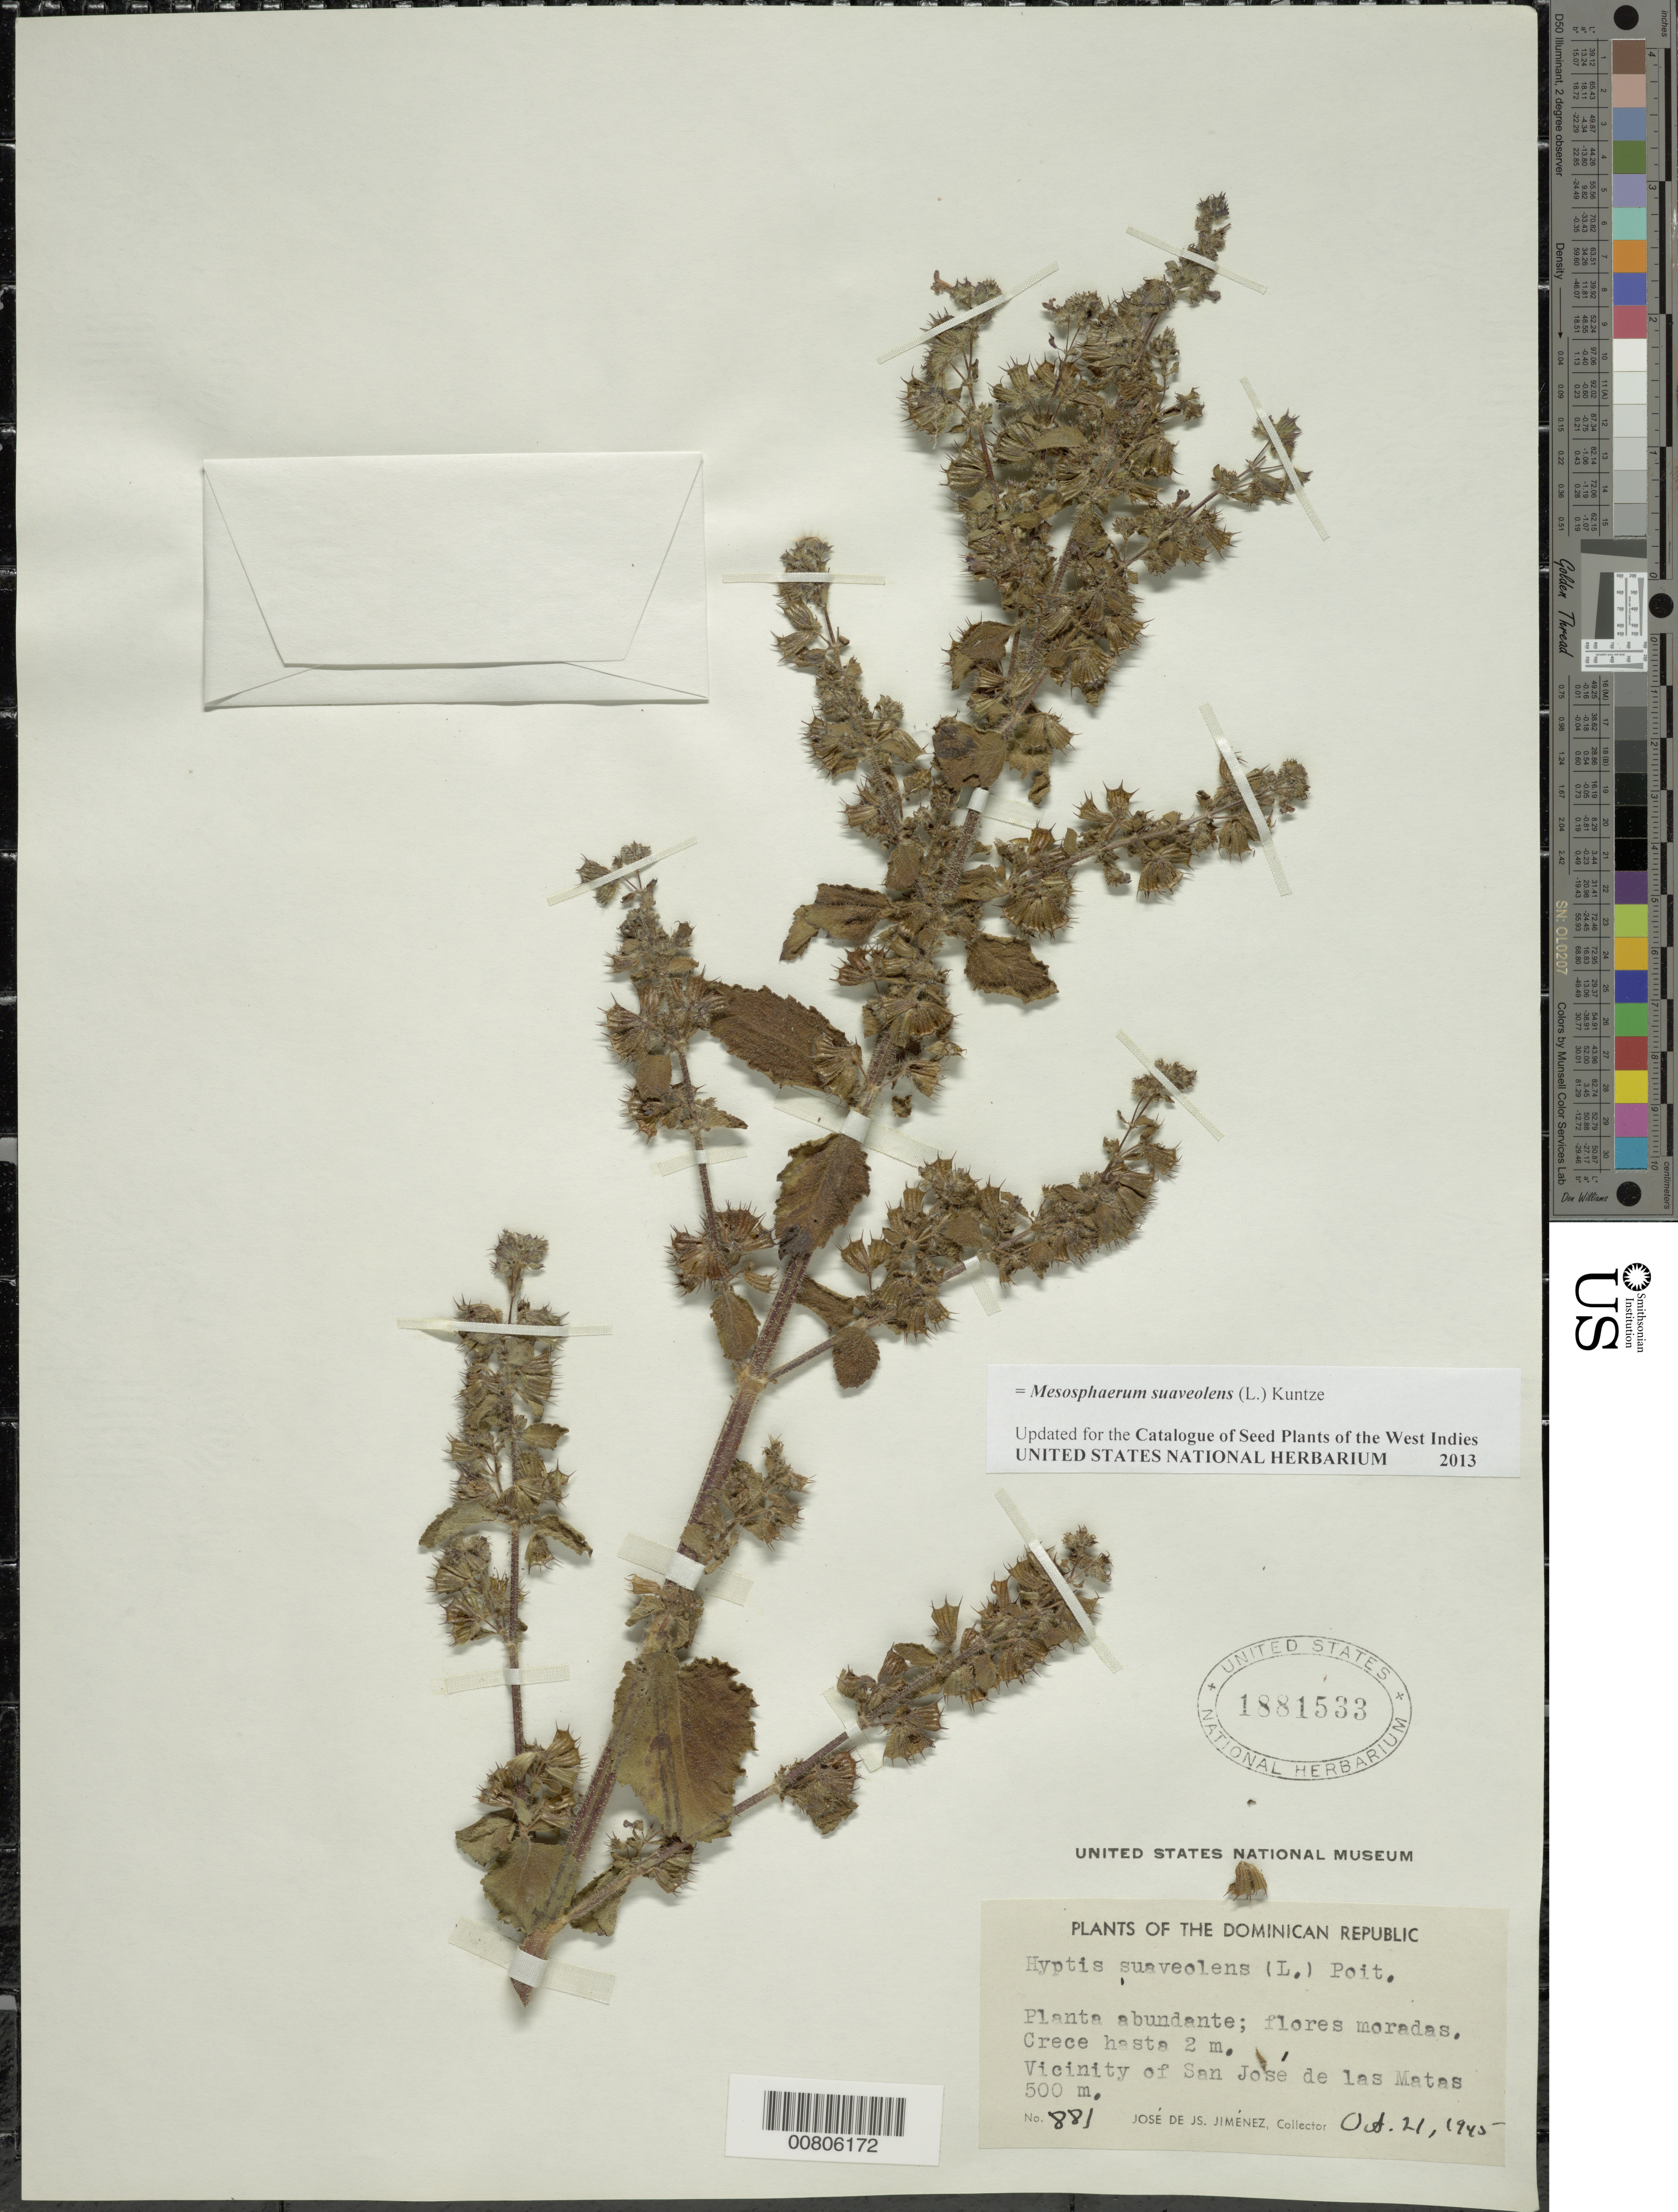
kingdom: Plantae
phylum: Tracheophyta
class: Magnoliopsida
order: Lamiales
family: Lamiaceae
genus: Mesosphaerum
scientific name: Mesosphaerum suaveolens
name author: (L.) Kuntze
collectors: J. J. Jiménez Almonte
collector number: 881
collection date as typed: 21 Oct 1945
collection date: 1945-10-21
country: Dominican Republic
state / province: Santiago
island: Hispaniola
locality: Vicinity of San José de las Matas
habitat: Plante abundante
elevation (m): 500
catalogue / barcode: US 1881533